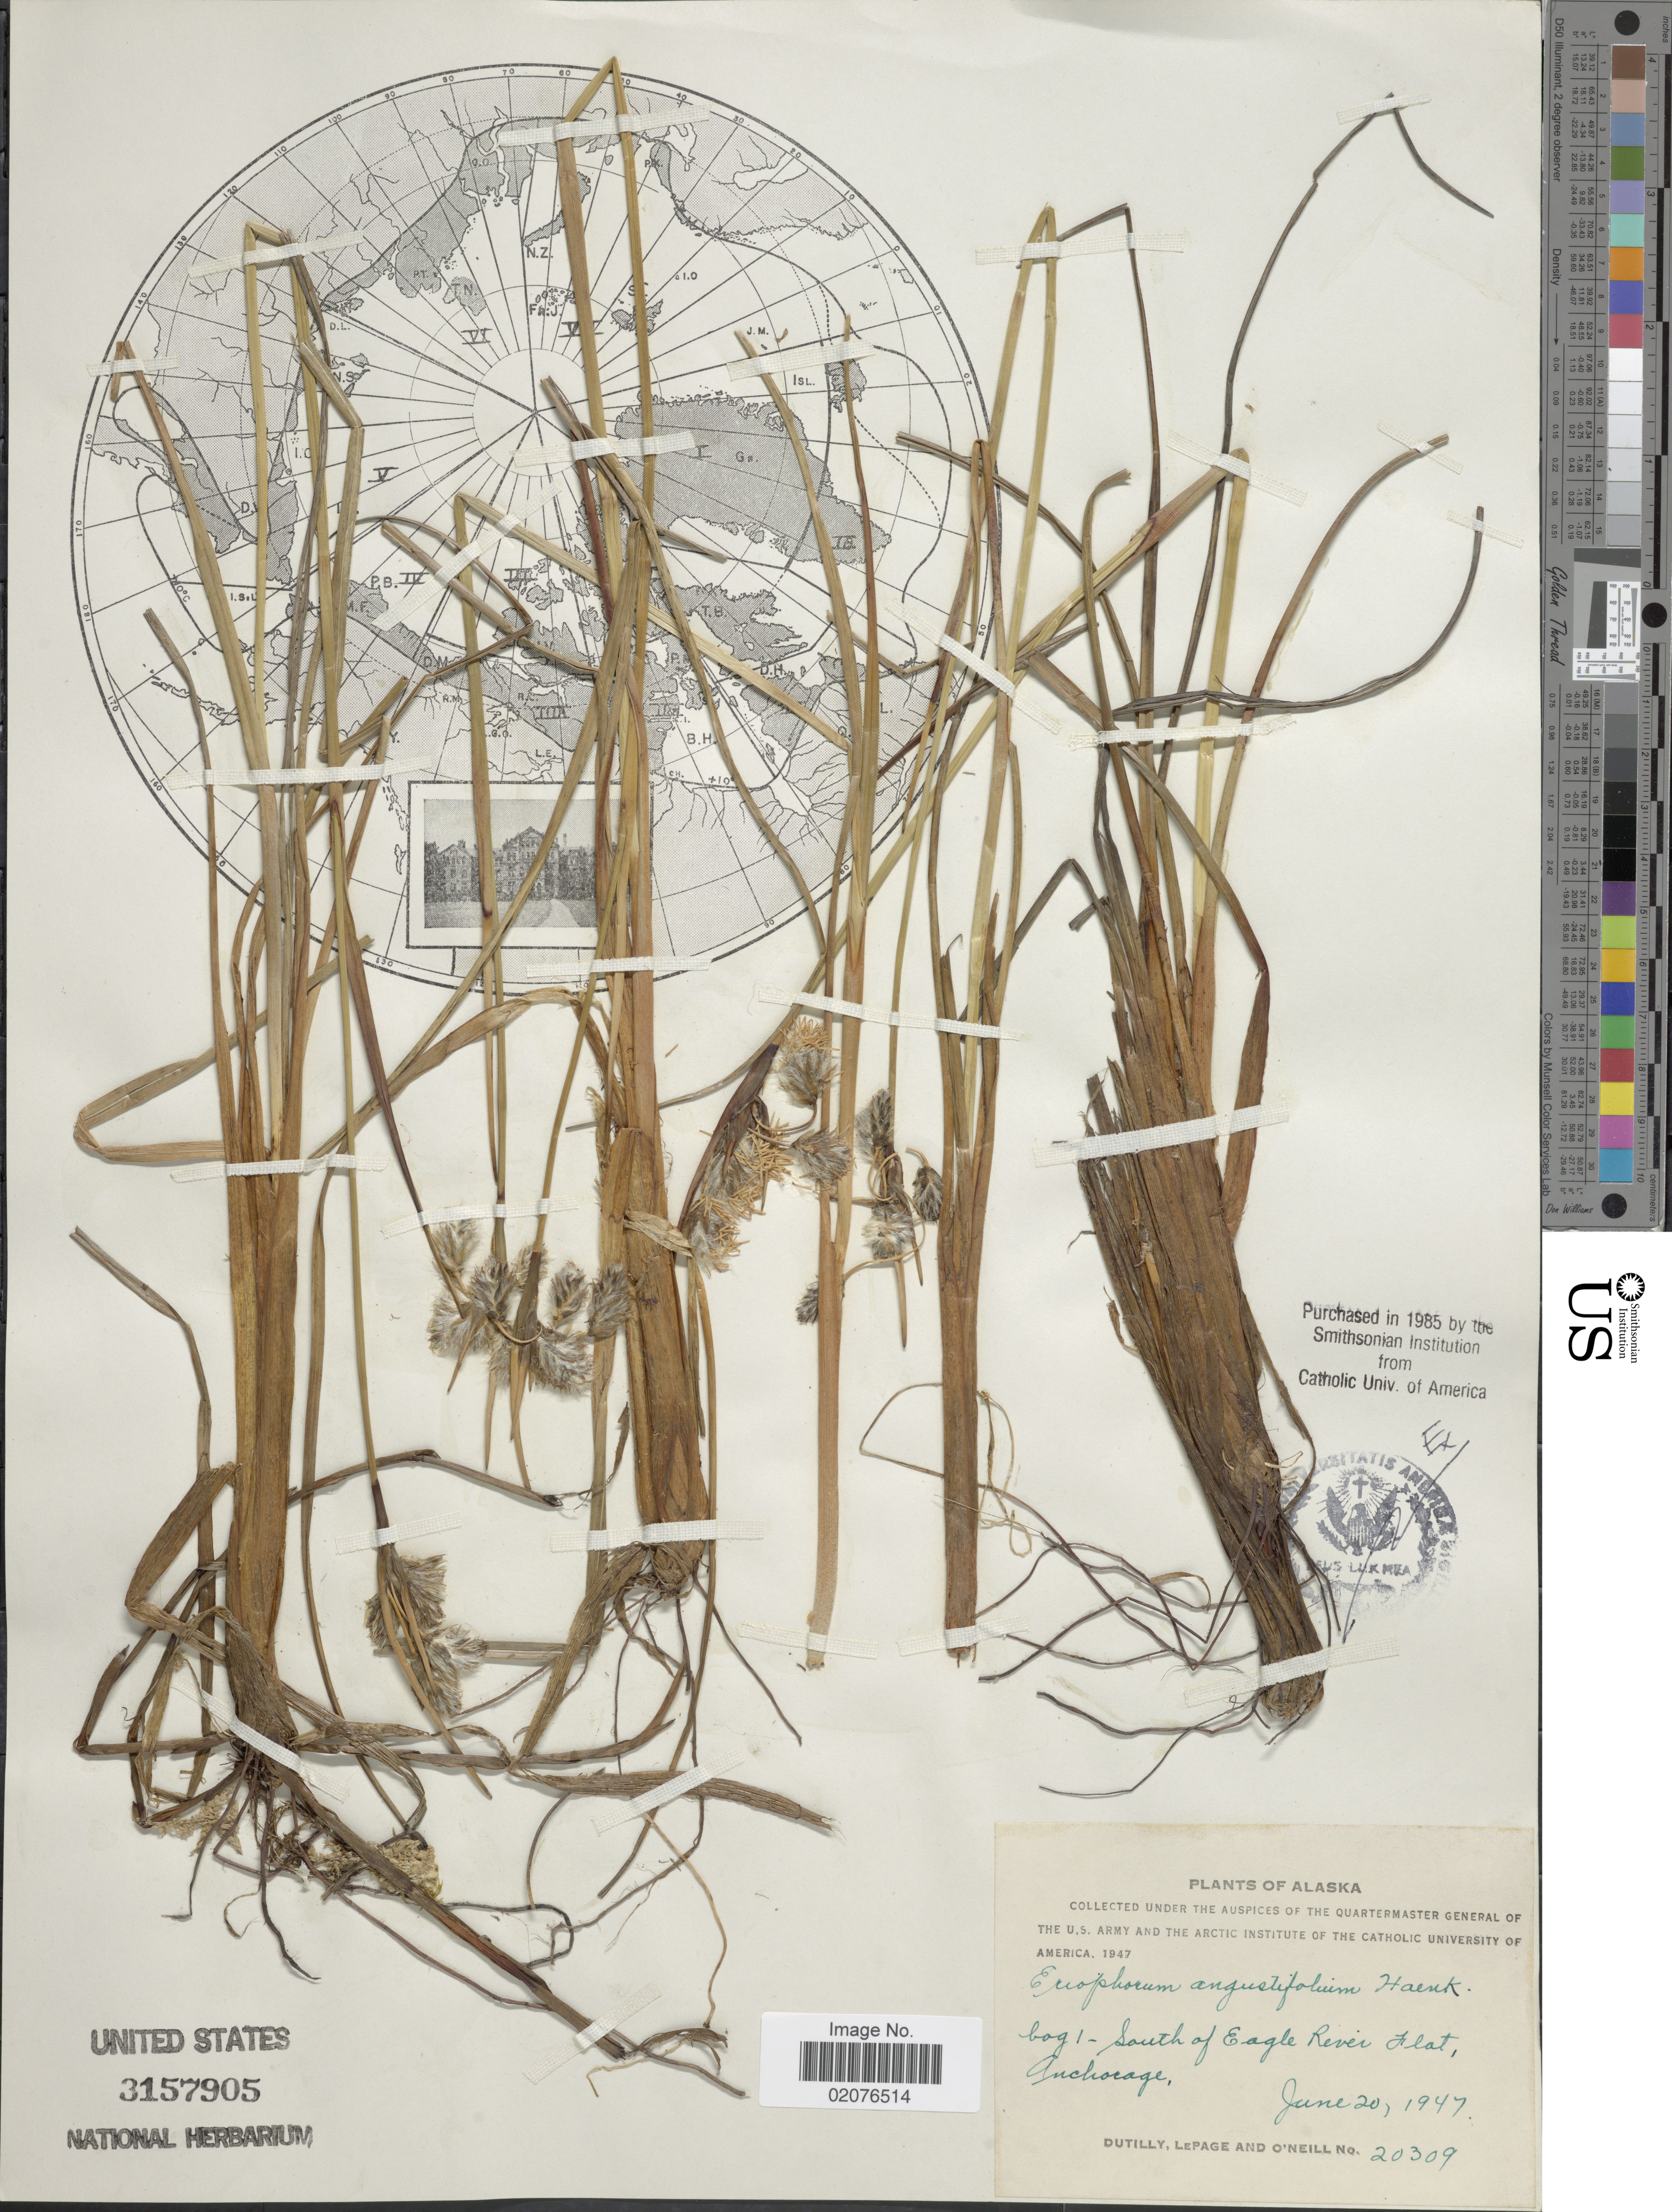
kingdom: Plantae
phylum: Tracheophyta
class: Liliopsida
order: Poales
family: Cyperaceae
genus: Eriophorum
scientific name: Eriophorum angustifolium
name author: Honck.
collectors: -. Dutilly, -. LePage & O' Neill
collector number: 20309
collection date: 1947-06-20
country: United States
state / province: Alaska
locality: South of Eagle River Flat, Anchorage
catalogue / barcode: US 3157905